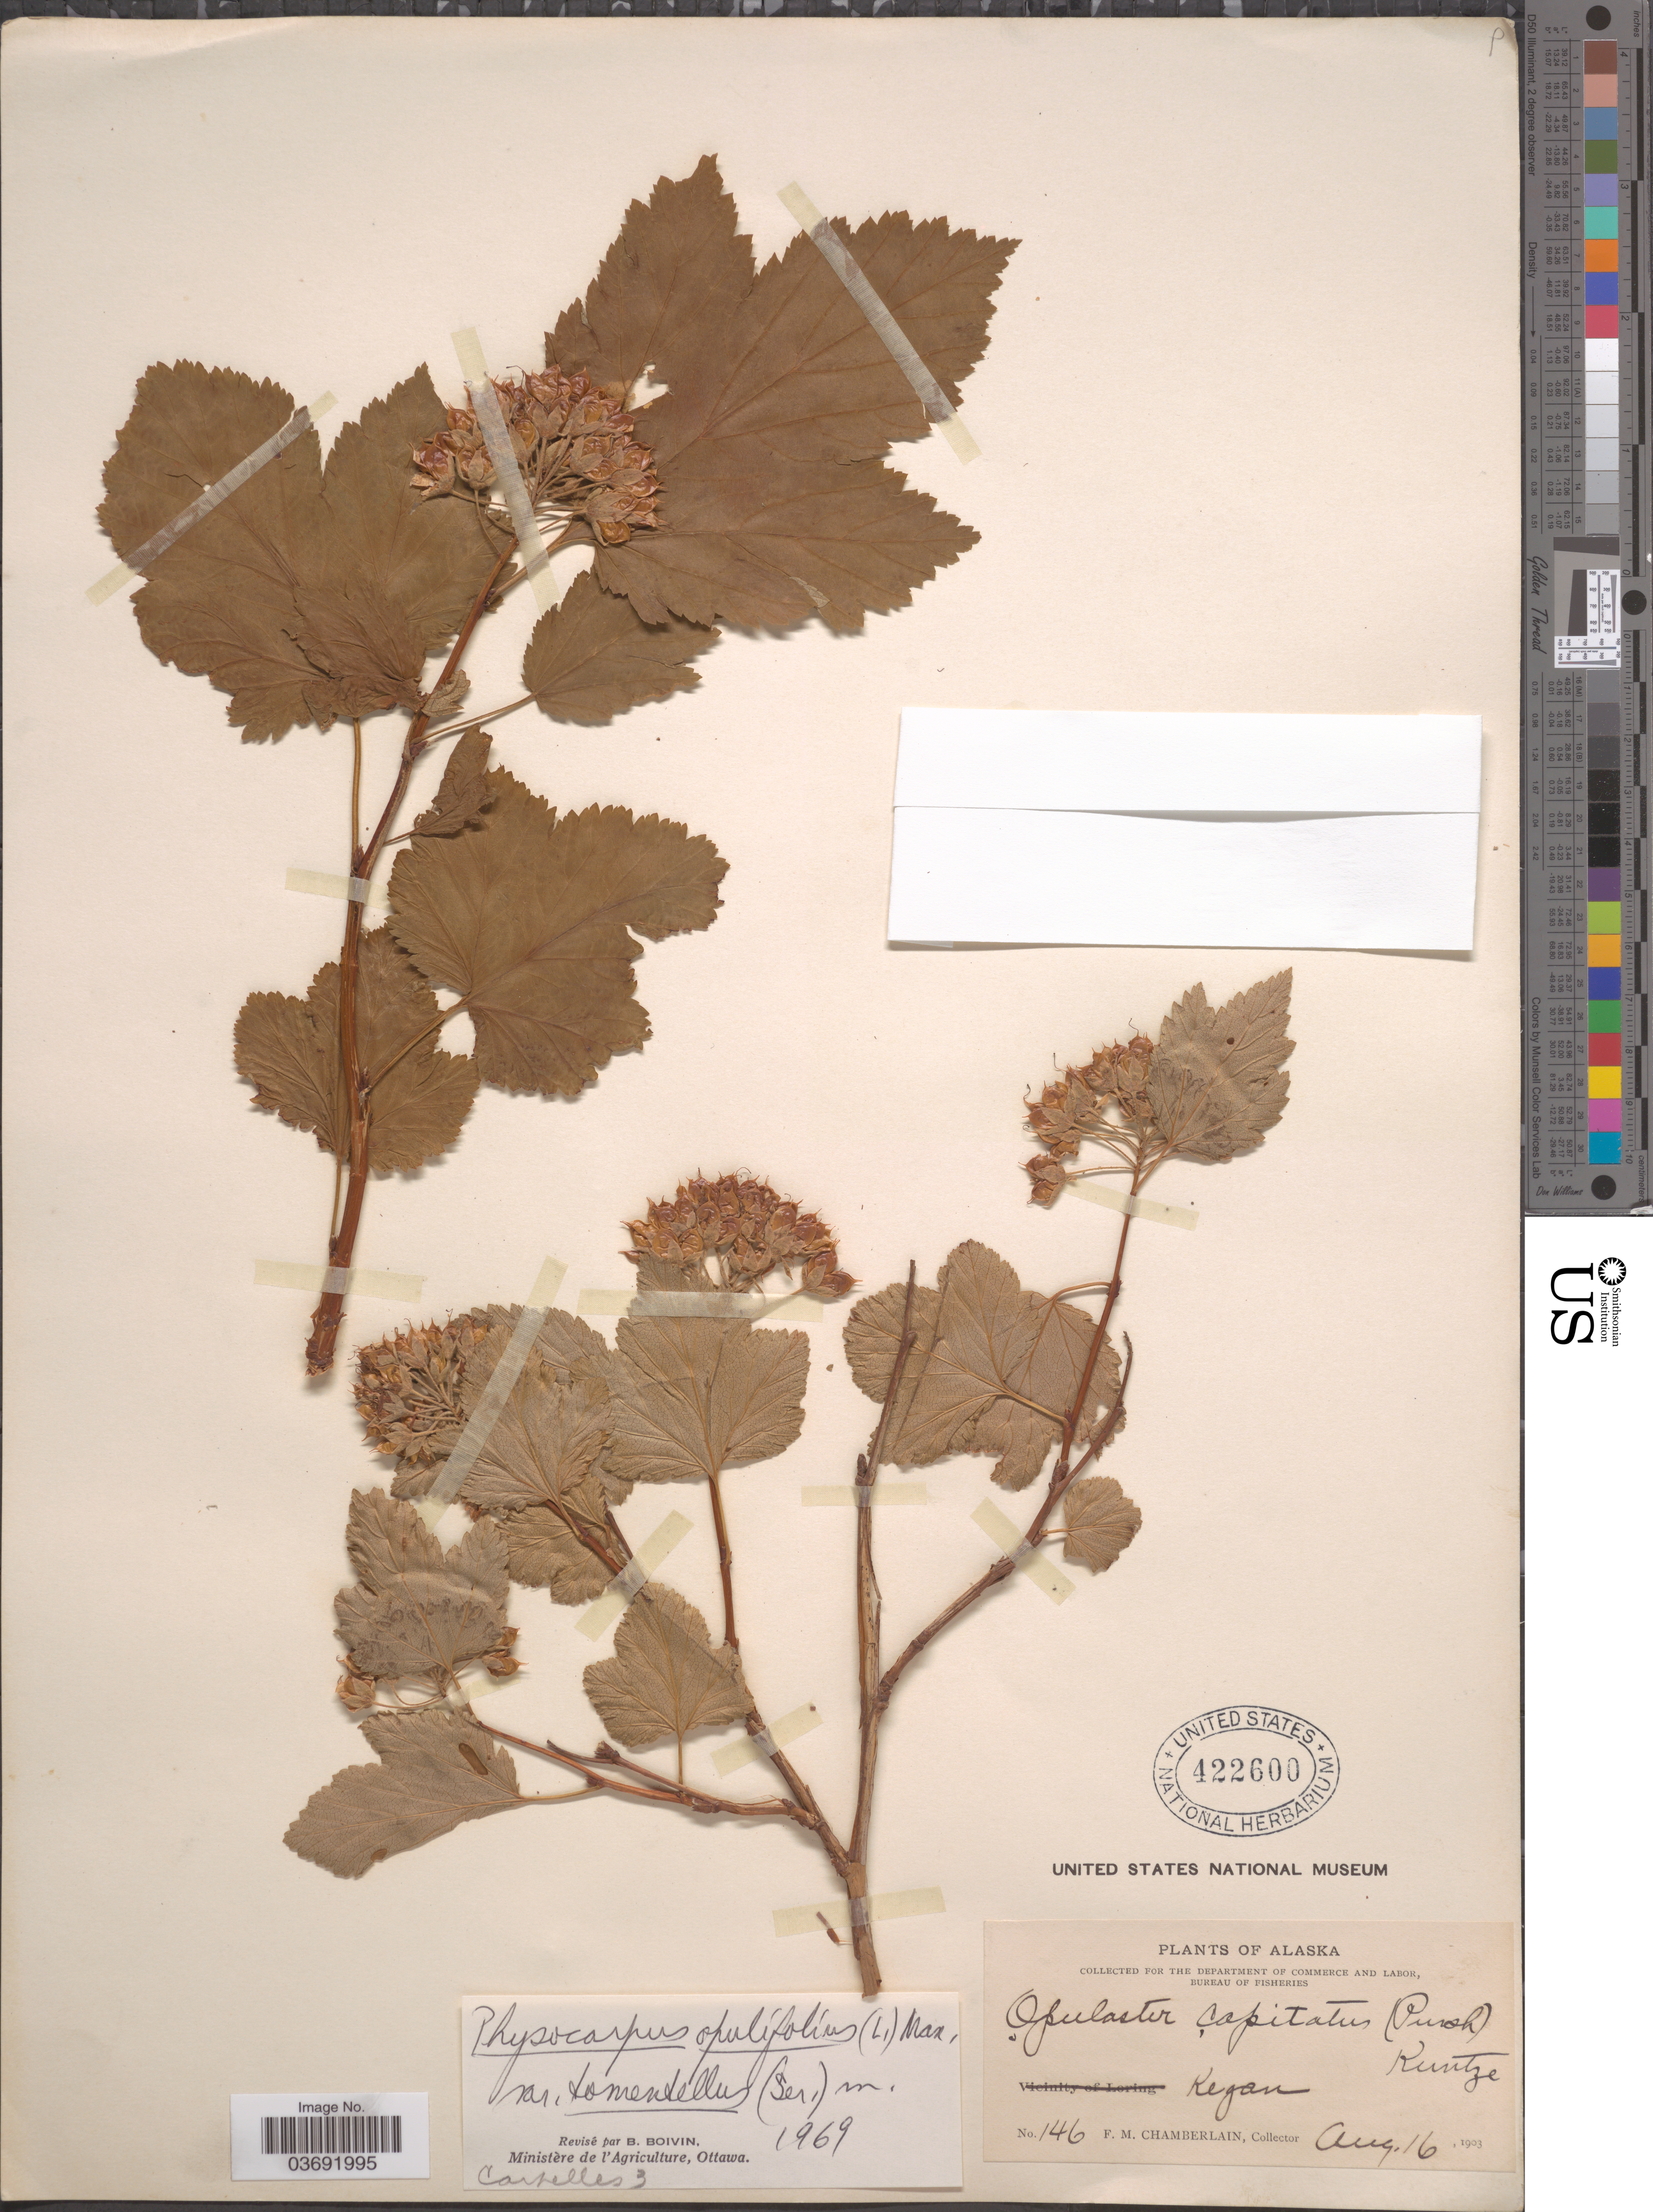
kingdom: Plantae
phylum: Tracheophyta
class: Magnoliopsida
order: Rosales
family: Rosaceae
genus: Physocarpus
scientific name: Physocarpus capitatus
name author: (Pursh) Kuntze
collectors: F. Chamberlain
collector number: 146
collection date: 1903-08-16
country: United States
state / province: Alaska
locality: Kegan.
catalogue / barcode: US 422600